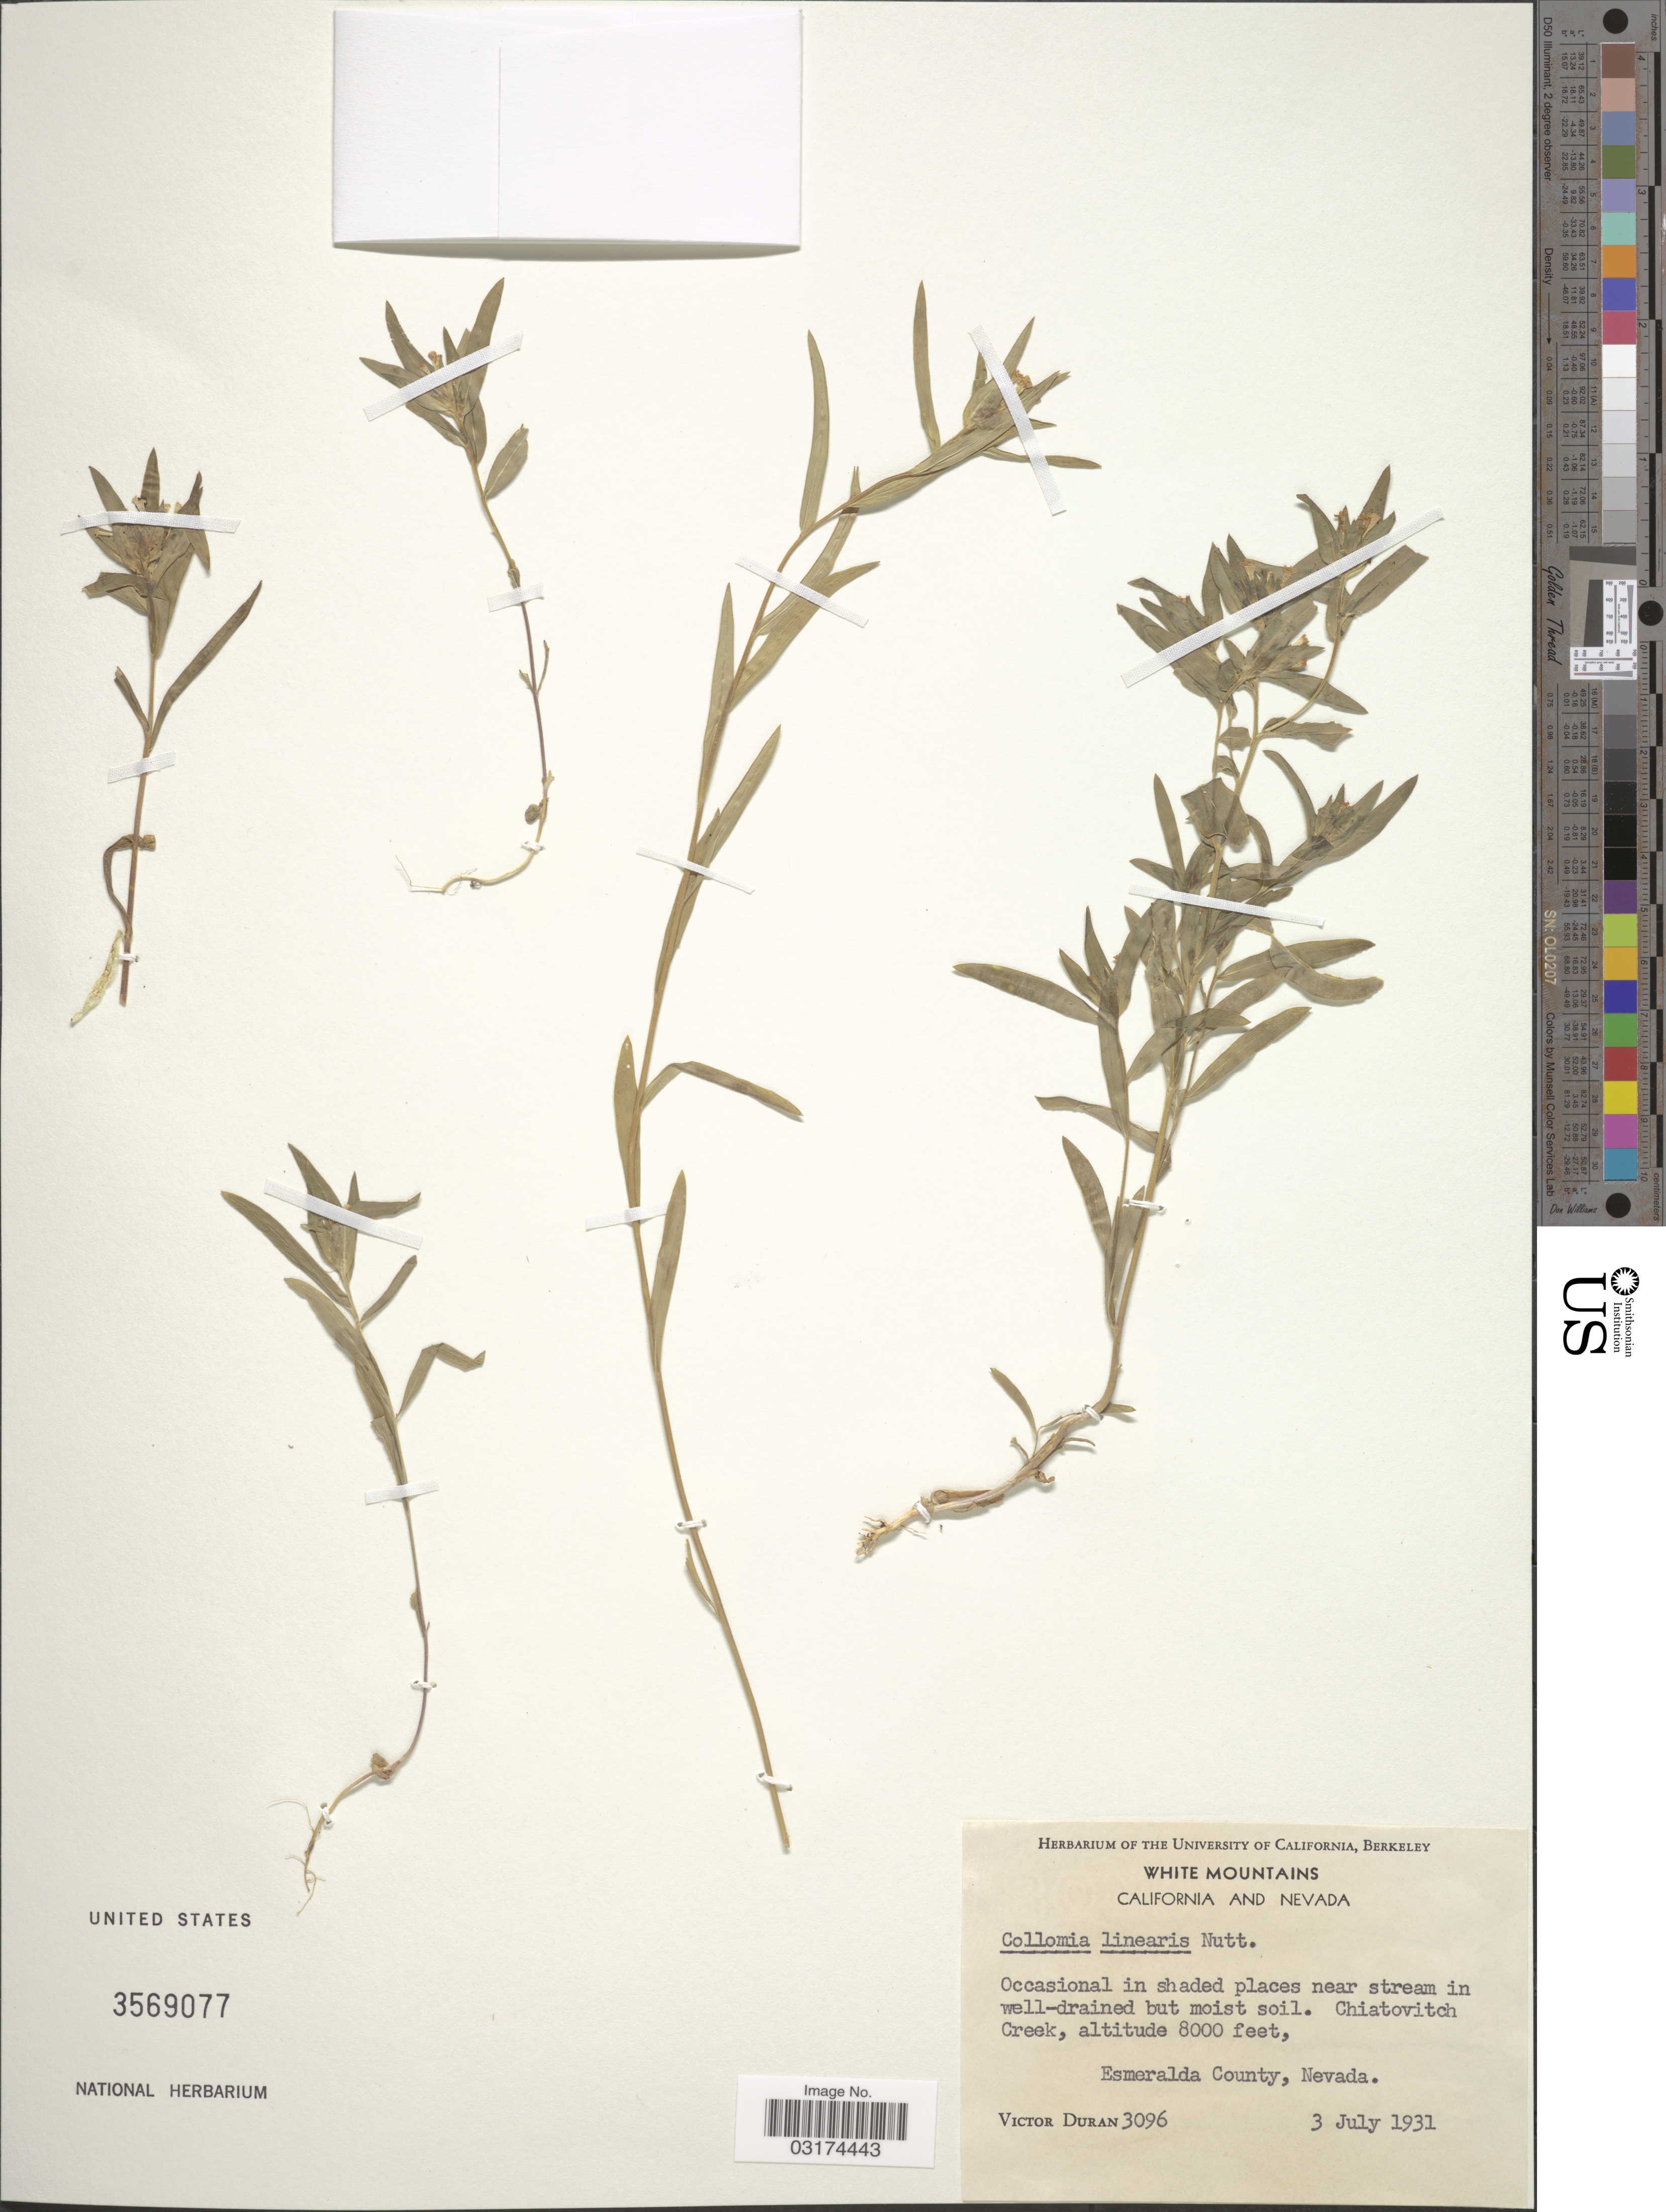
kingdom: Plantae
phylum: Tracheophyta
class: Magnoliopsida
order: Ericales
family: Polemoniaceae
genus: Collomia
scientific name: Collomia linearis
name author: Nutt.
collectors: V. Duran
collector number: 3096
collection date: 1931-07-03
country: United States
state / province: Nevada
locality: White Mountains. Chiatovitch Creek. Esmeralda County, Nevada.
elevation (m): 2438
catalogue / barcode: US 3569077